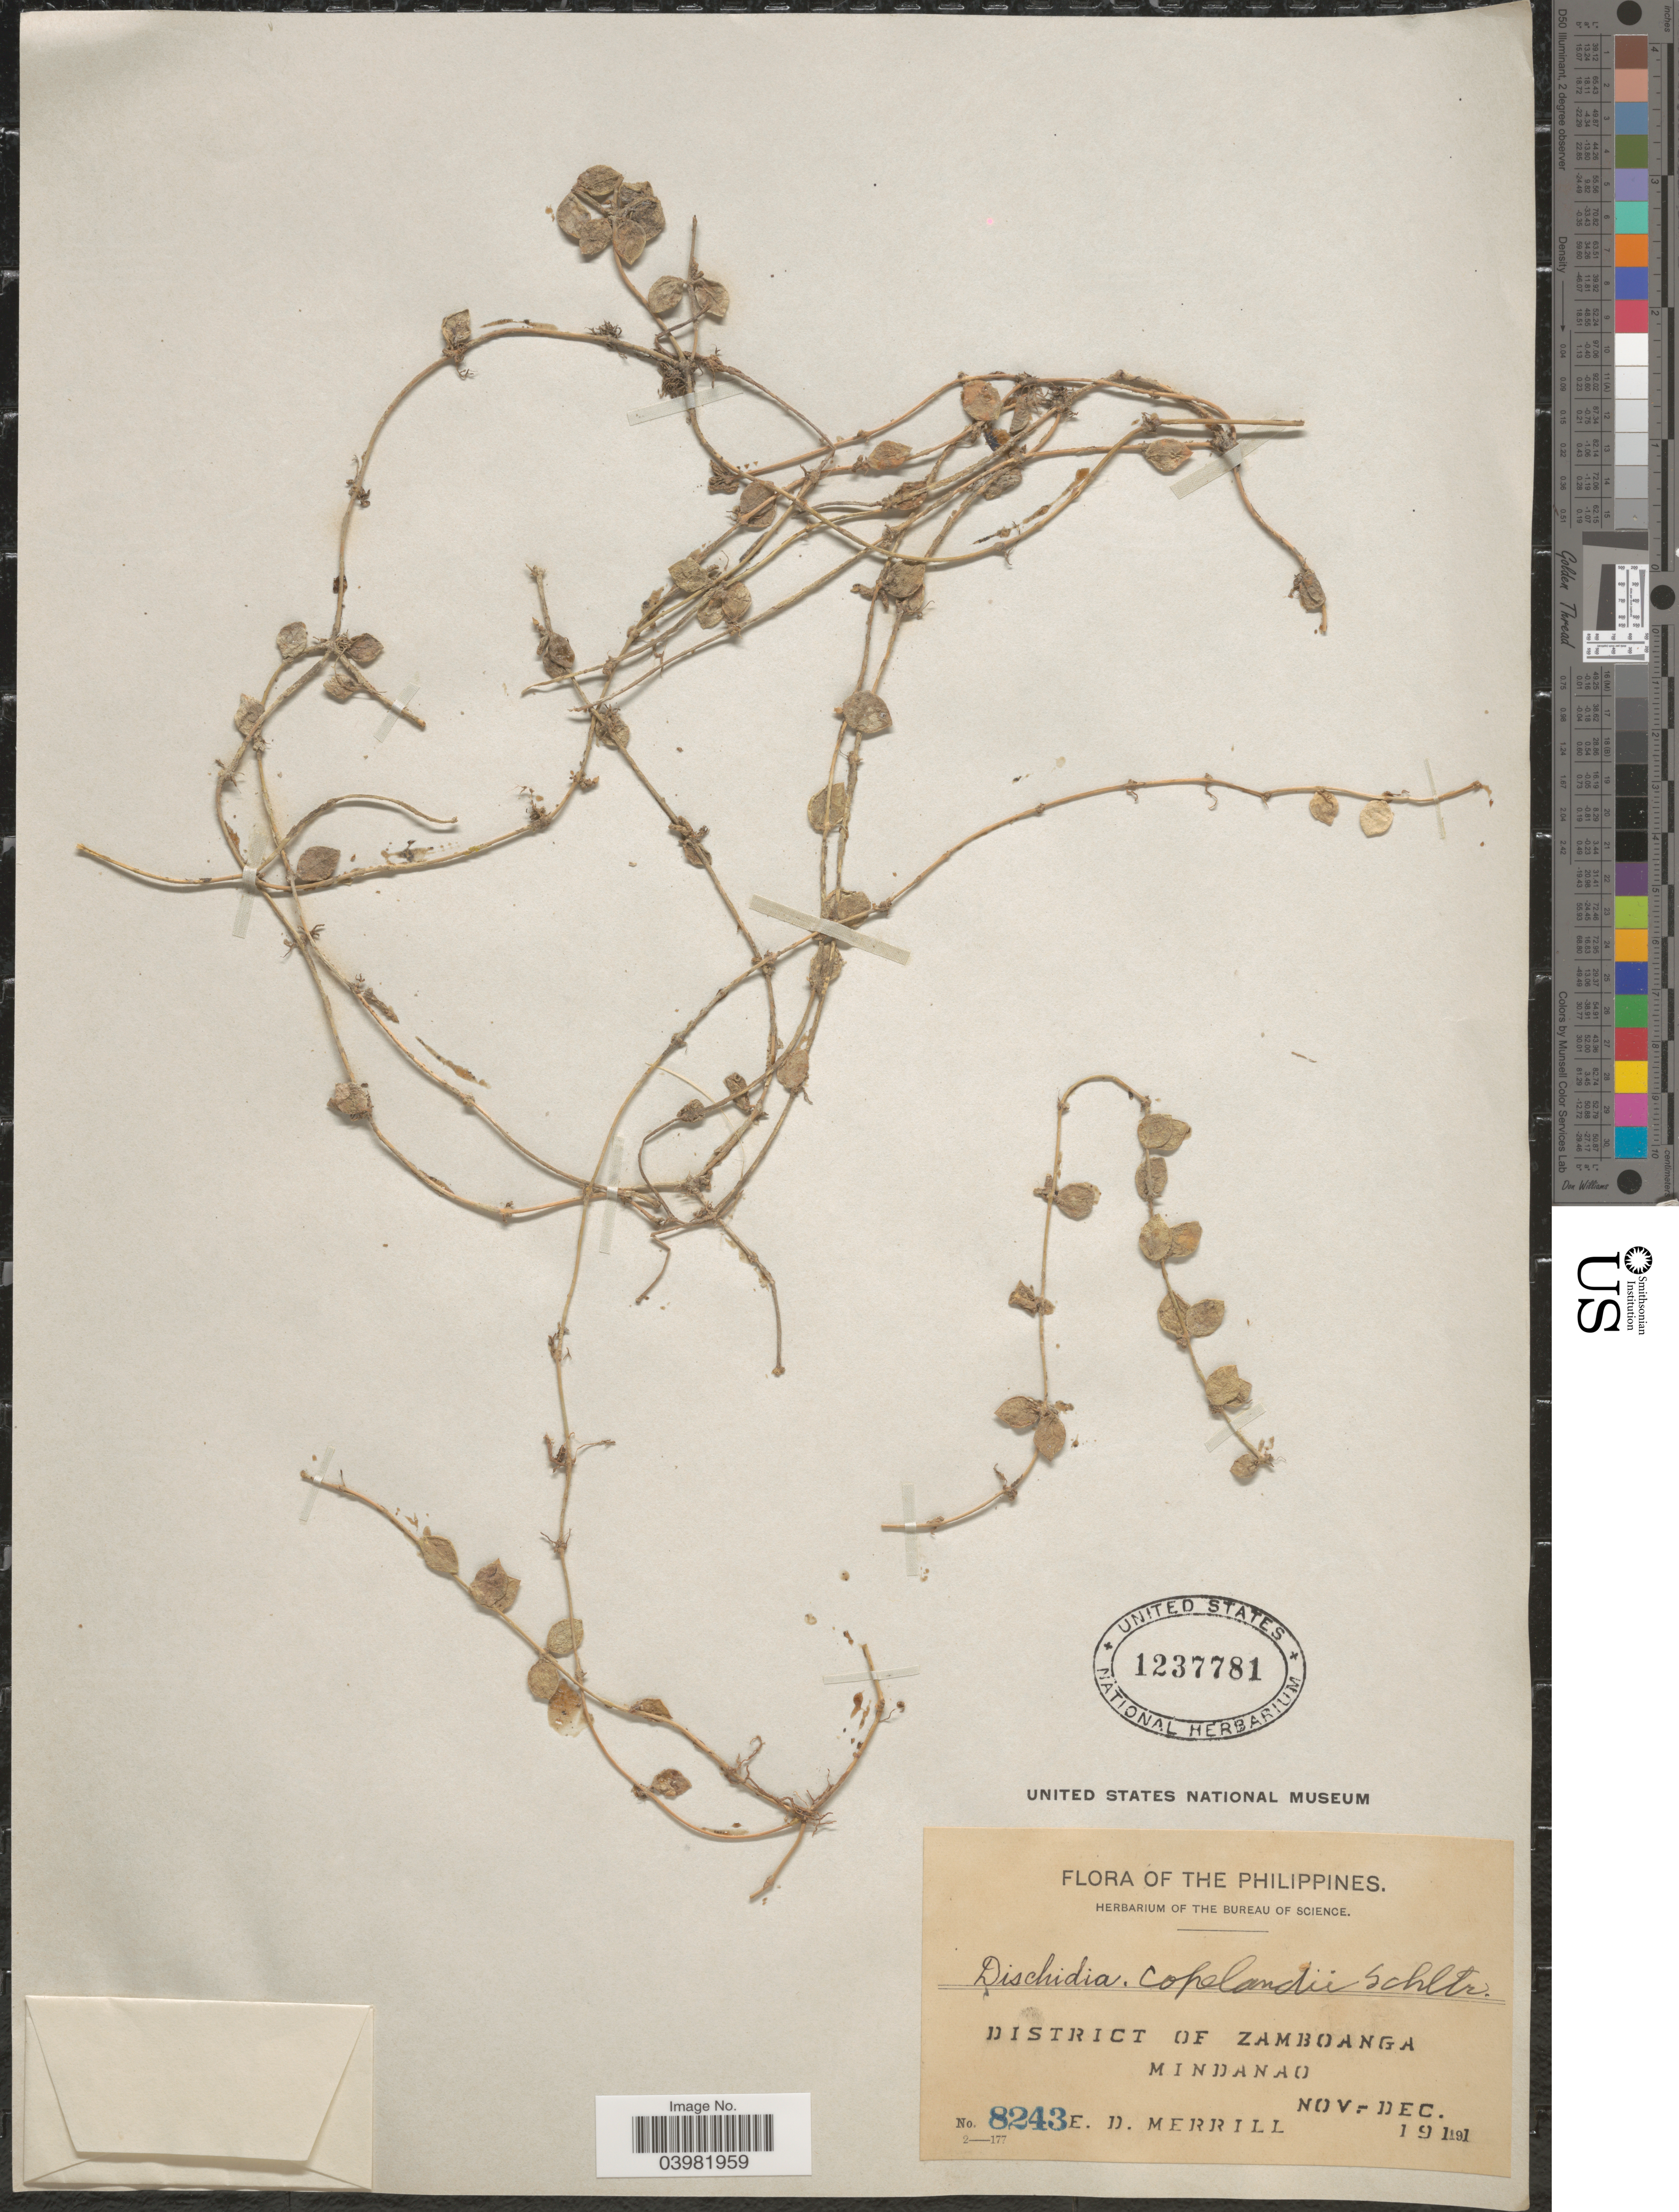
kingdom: Plantae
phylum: Tracheophyta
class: Magnoliopsida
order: Gentianales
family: Apocynaceae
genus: Dischidia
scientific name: Dischidia copelandii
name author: Schltr.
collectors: E. Merrill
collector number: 8243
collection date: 1911-11/1911-12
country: Philippines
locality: District of Zamboanga. Mindanao.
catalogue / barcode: US 1237781